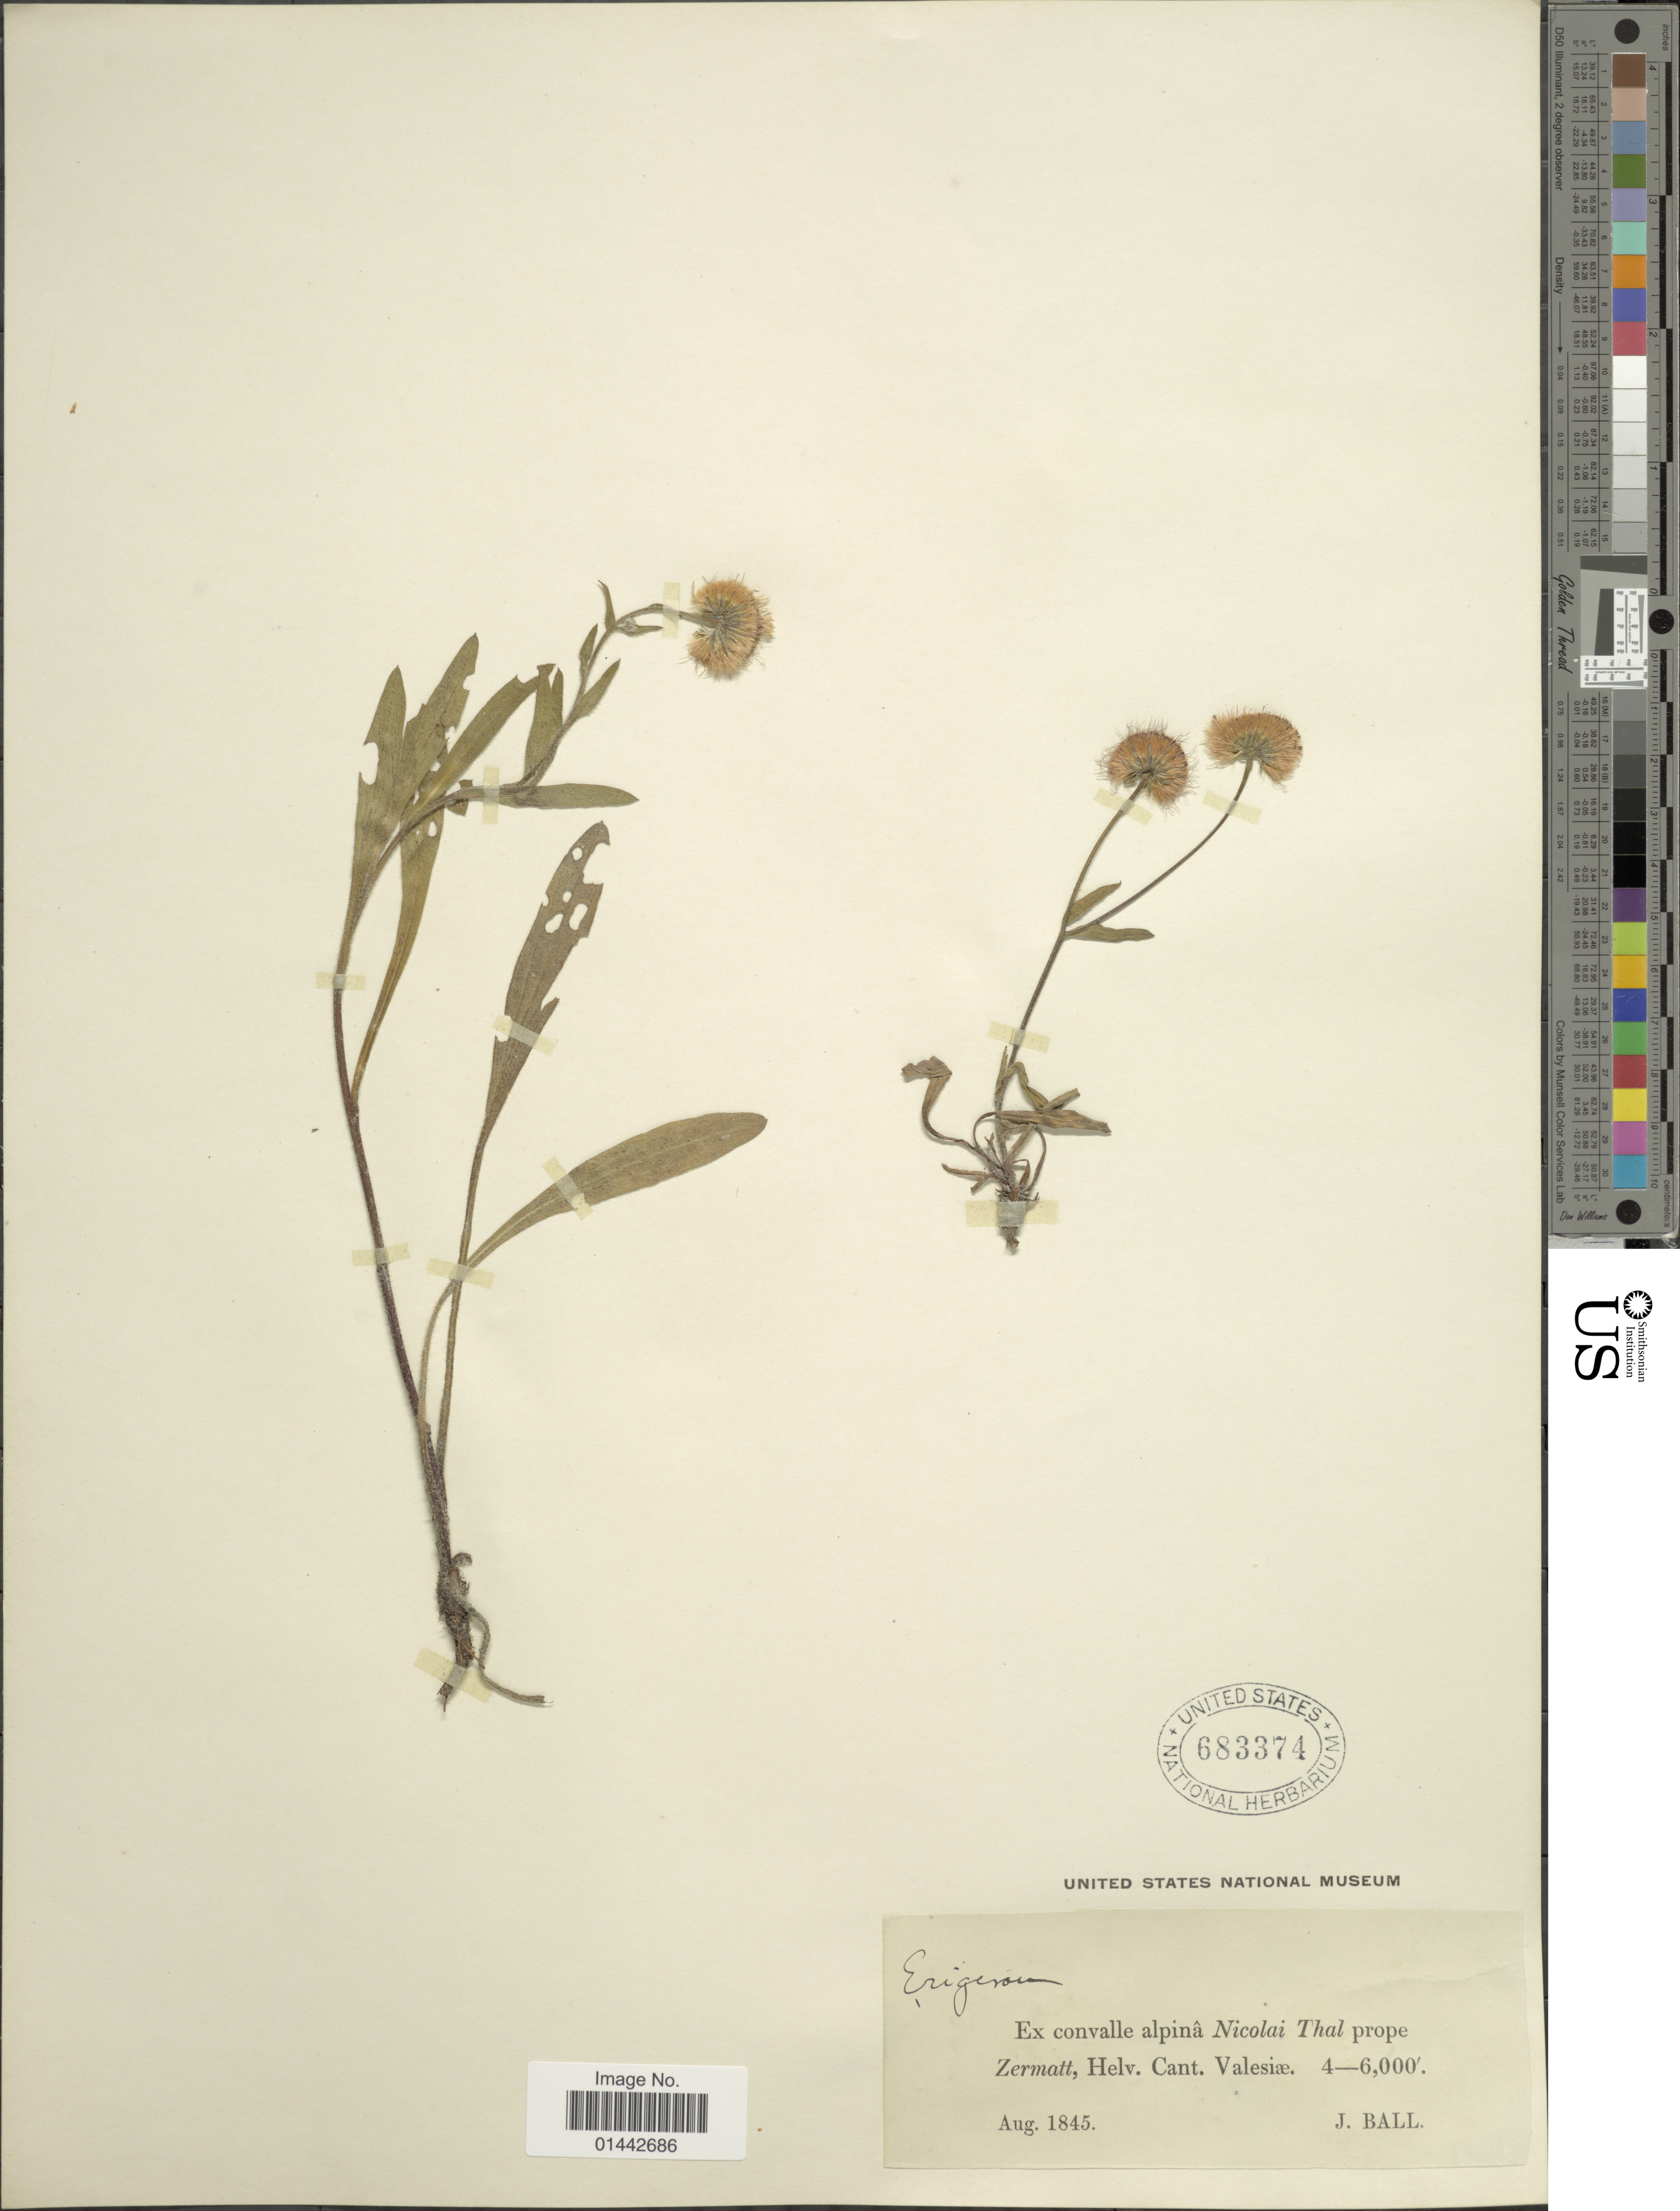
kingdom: Plantae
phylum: Tracheophyta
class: Magnoliopsida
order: Asterales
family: Asteraceae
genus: Erigeron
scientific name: Erigeron alpinus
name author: L.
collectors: J. Ball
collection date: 1845-08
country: Switzerland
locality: Ex convalle alpina Nicolai Thal prope Zermatt, Helv. Cant. Valesiae.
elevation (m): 1219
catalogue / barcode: US 683374